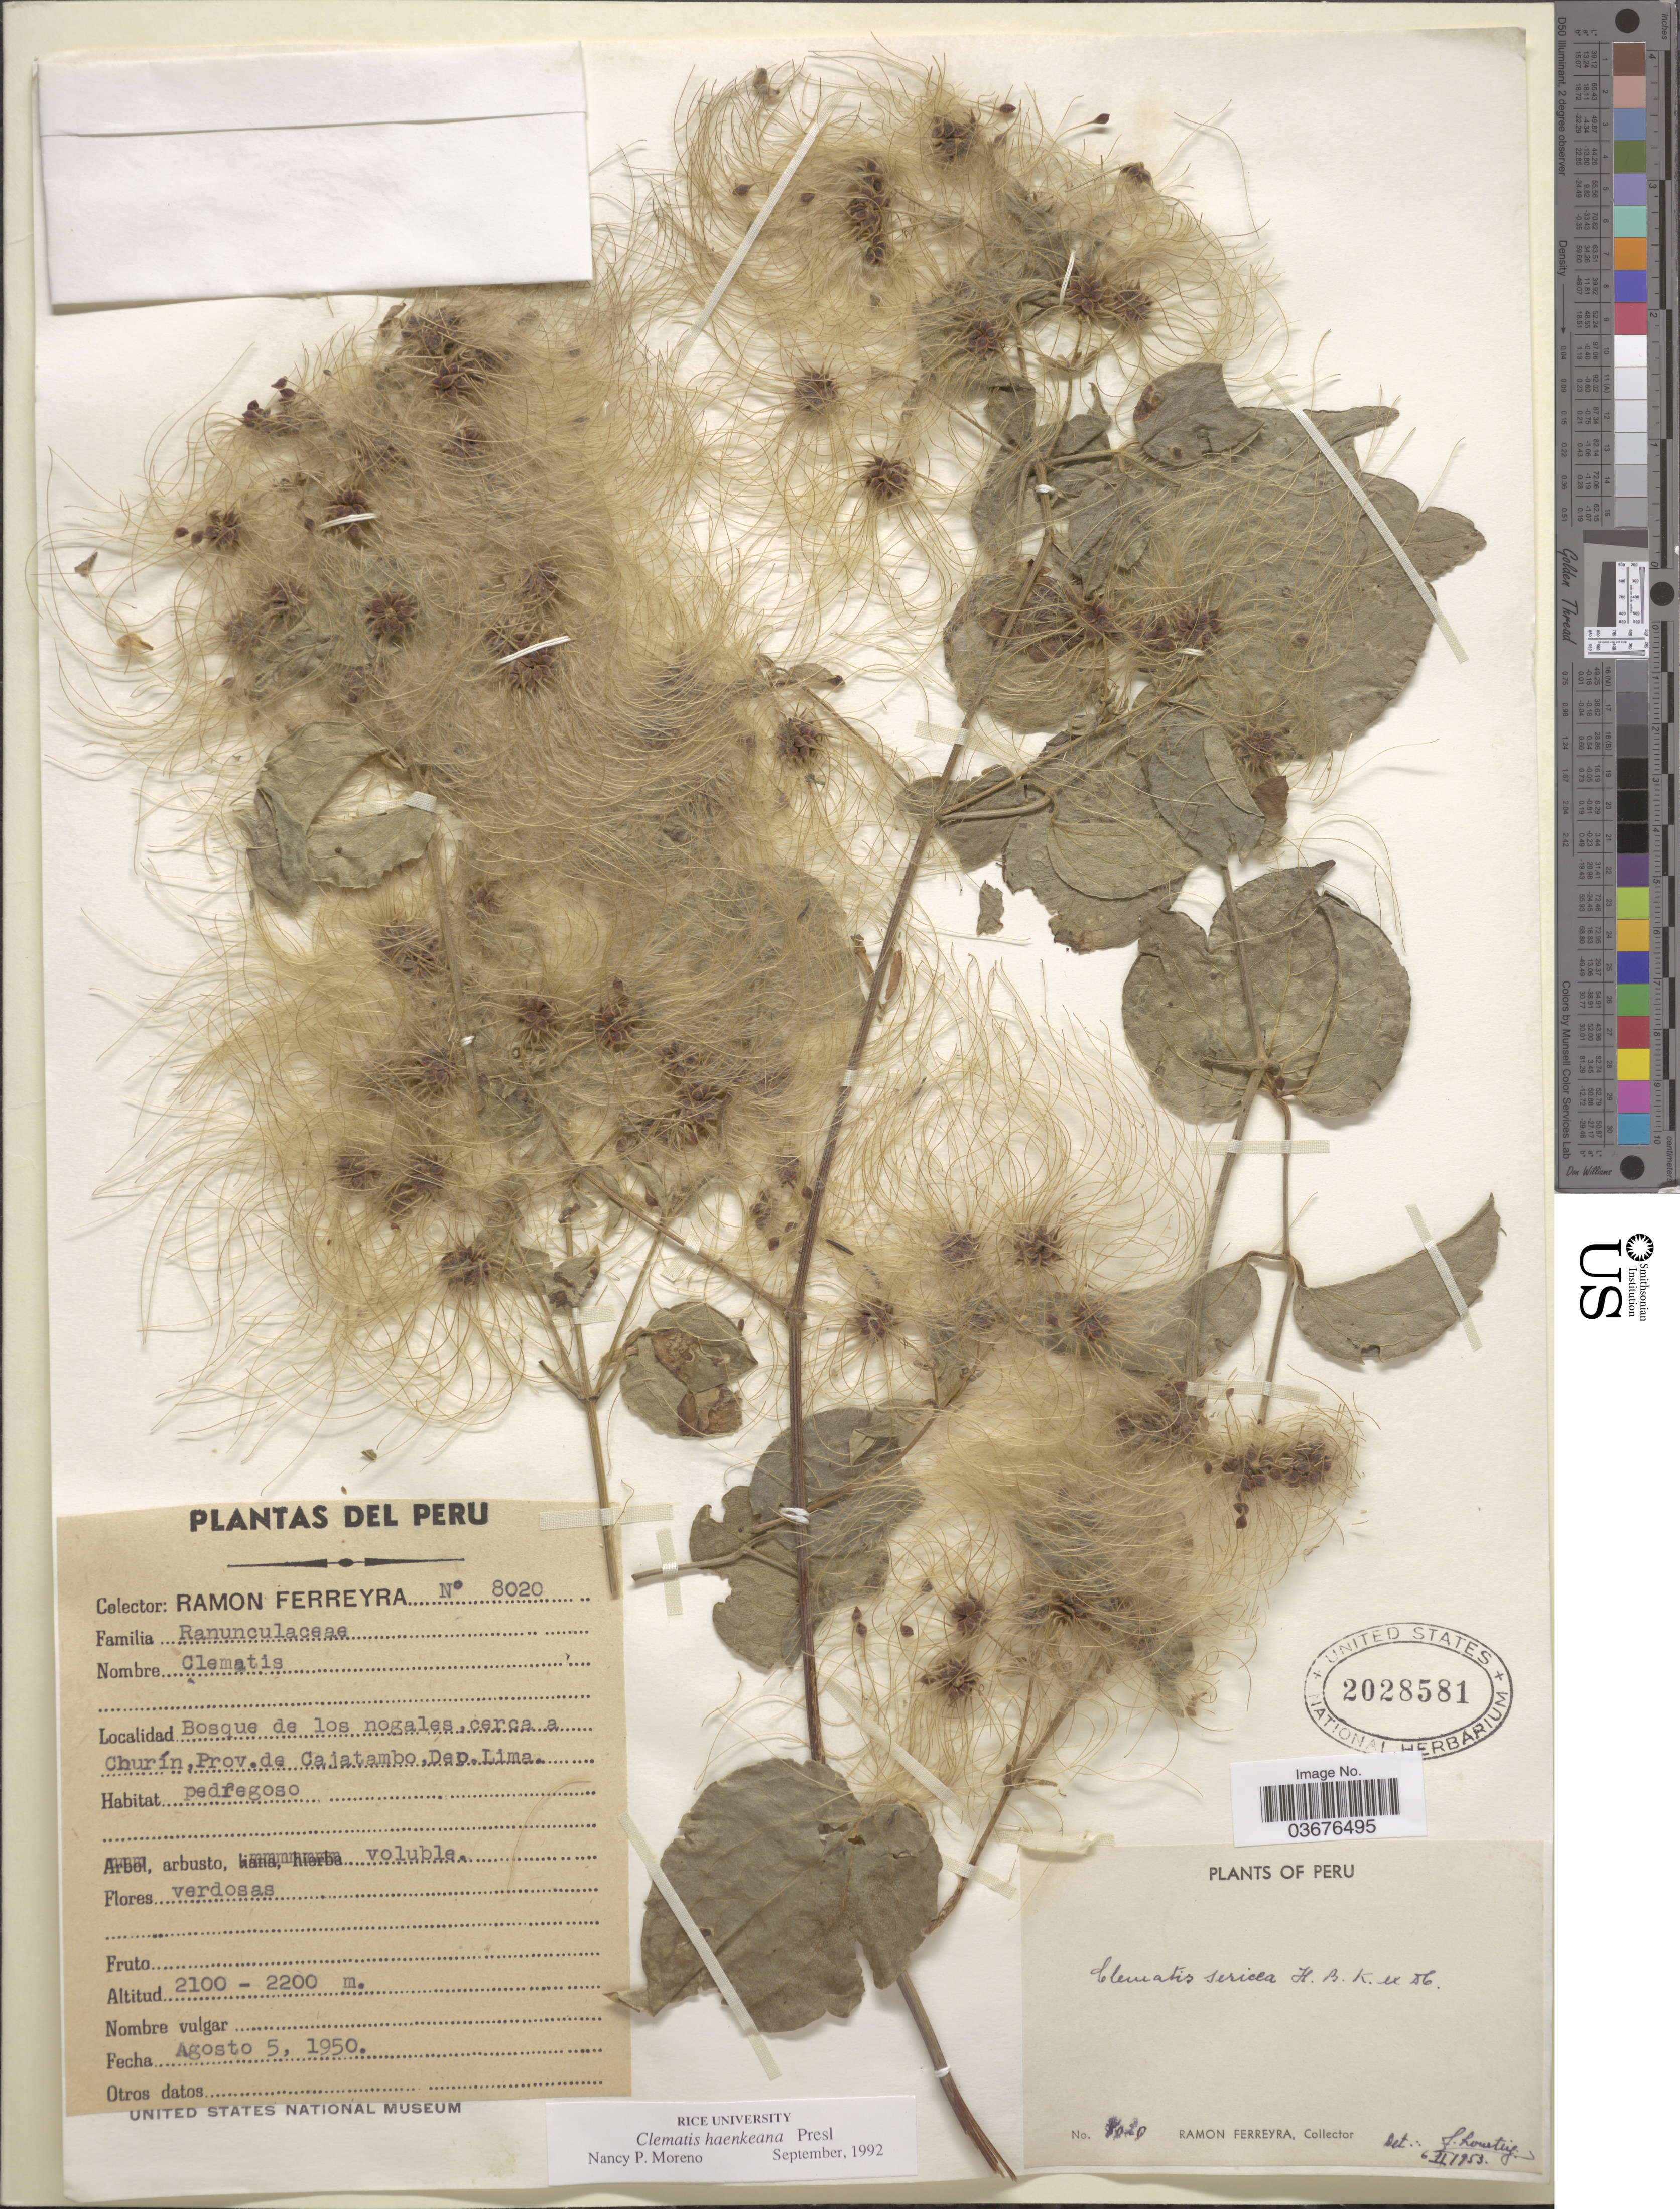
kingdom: Plantae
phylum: Tracheophyta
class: Magnoliopsida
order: Ranunculales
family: Ranunculaceae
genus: Clematis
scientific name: Clematis haenkeana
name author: C. Presl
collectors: R. A. Ferreyra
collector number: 8020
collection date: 1950-08-05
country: Peru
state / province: Lima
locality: Bosque de los nogales, cerca a Churín, Prov. de Cajatambo, Dep. Lima.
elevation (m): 2100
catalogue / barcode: US 2028581